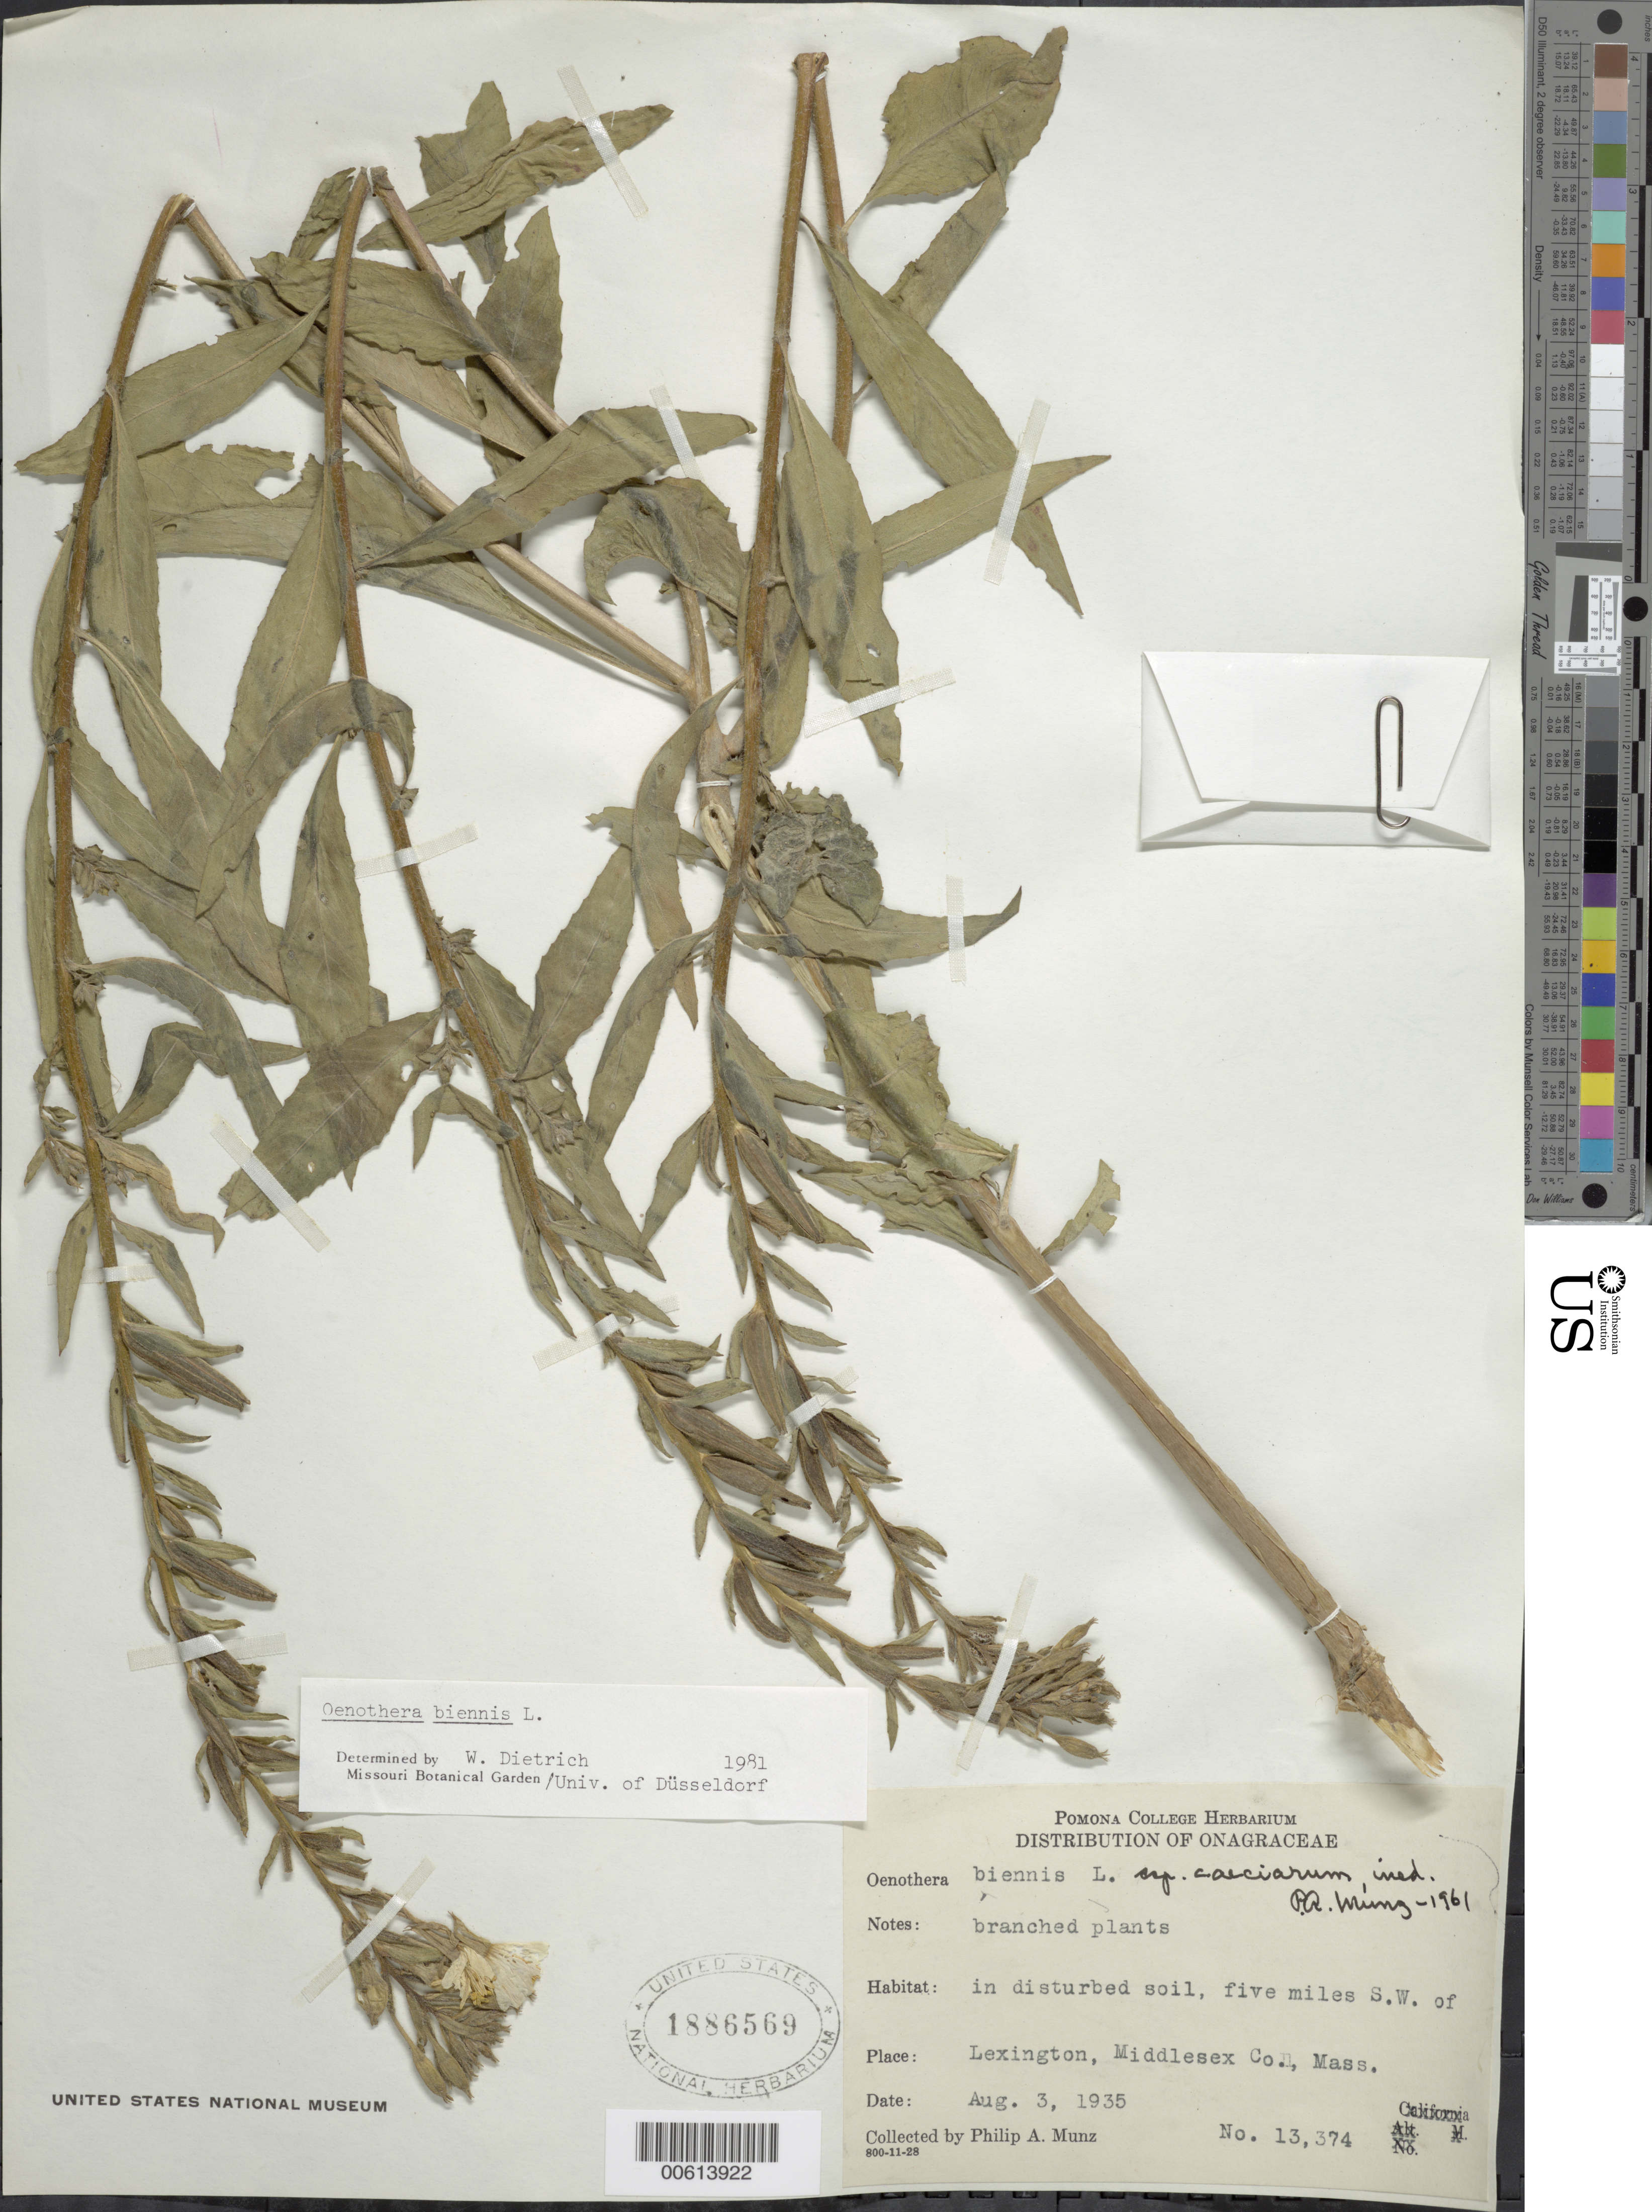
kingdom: Plantae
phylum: Tracheophyta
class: Magnoliopsida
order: Myrtales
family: Onagraceae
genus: Oenothera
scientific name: Oenothera biennis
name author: L.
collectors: P. A. Munz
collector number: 13374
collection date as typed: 03 Aug 1935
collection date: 1935-08-03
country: United States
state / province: Massachusetts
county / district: Middlesex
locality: SW of Lexington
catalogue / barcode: US 1886569